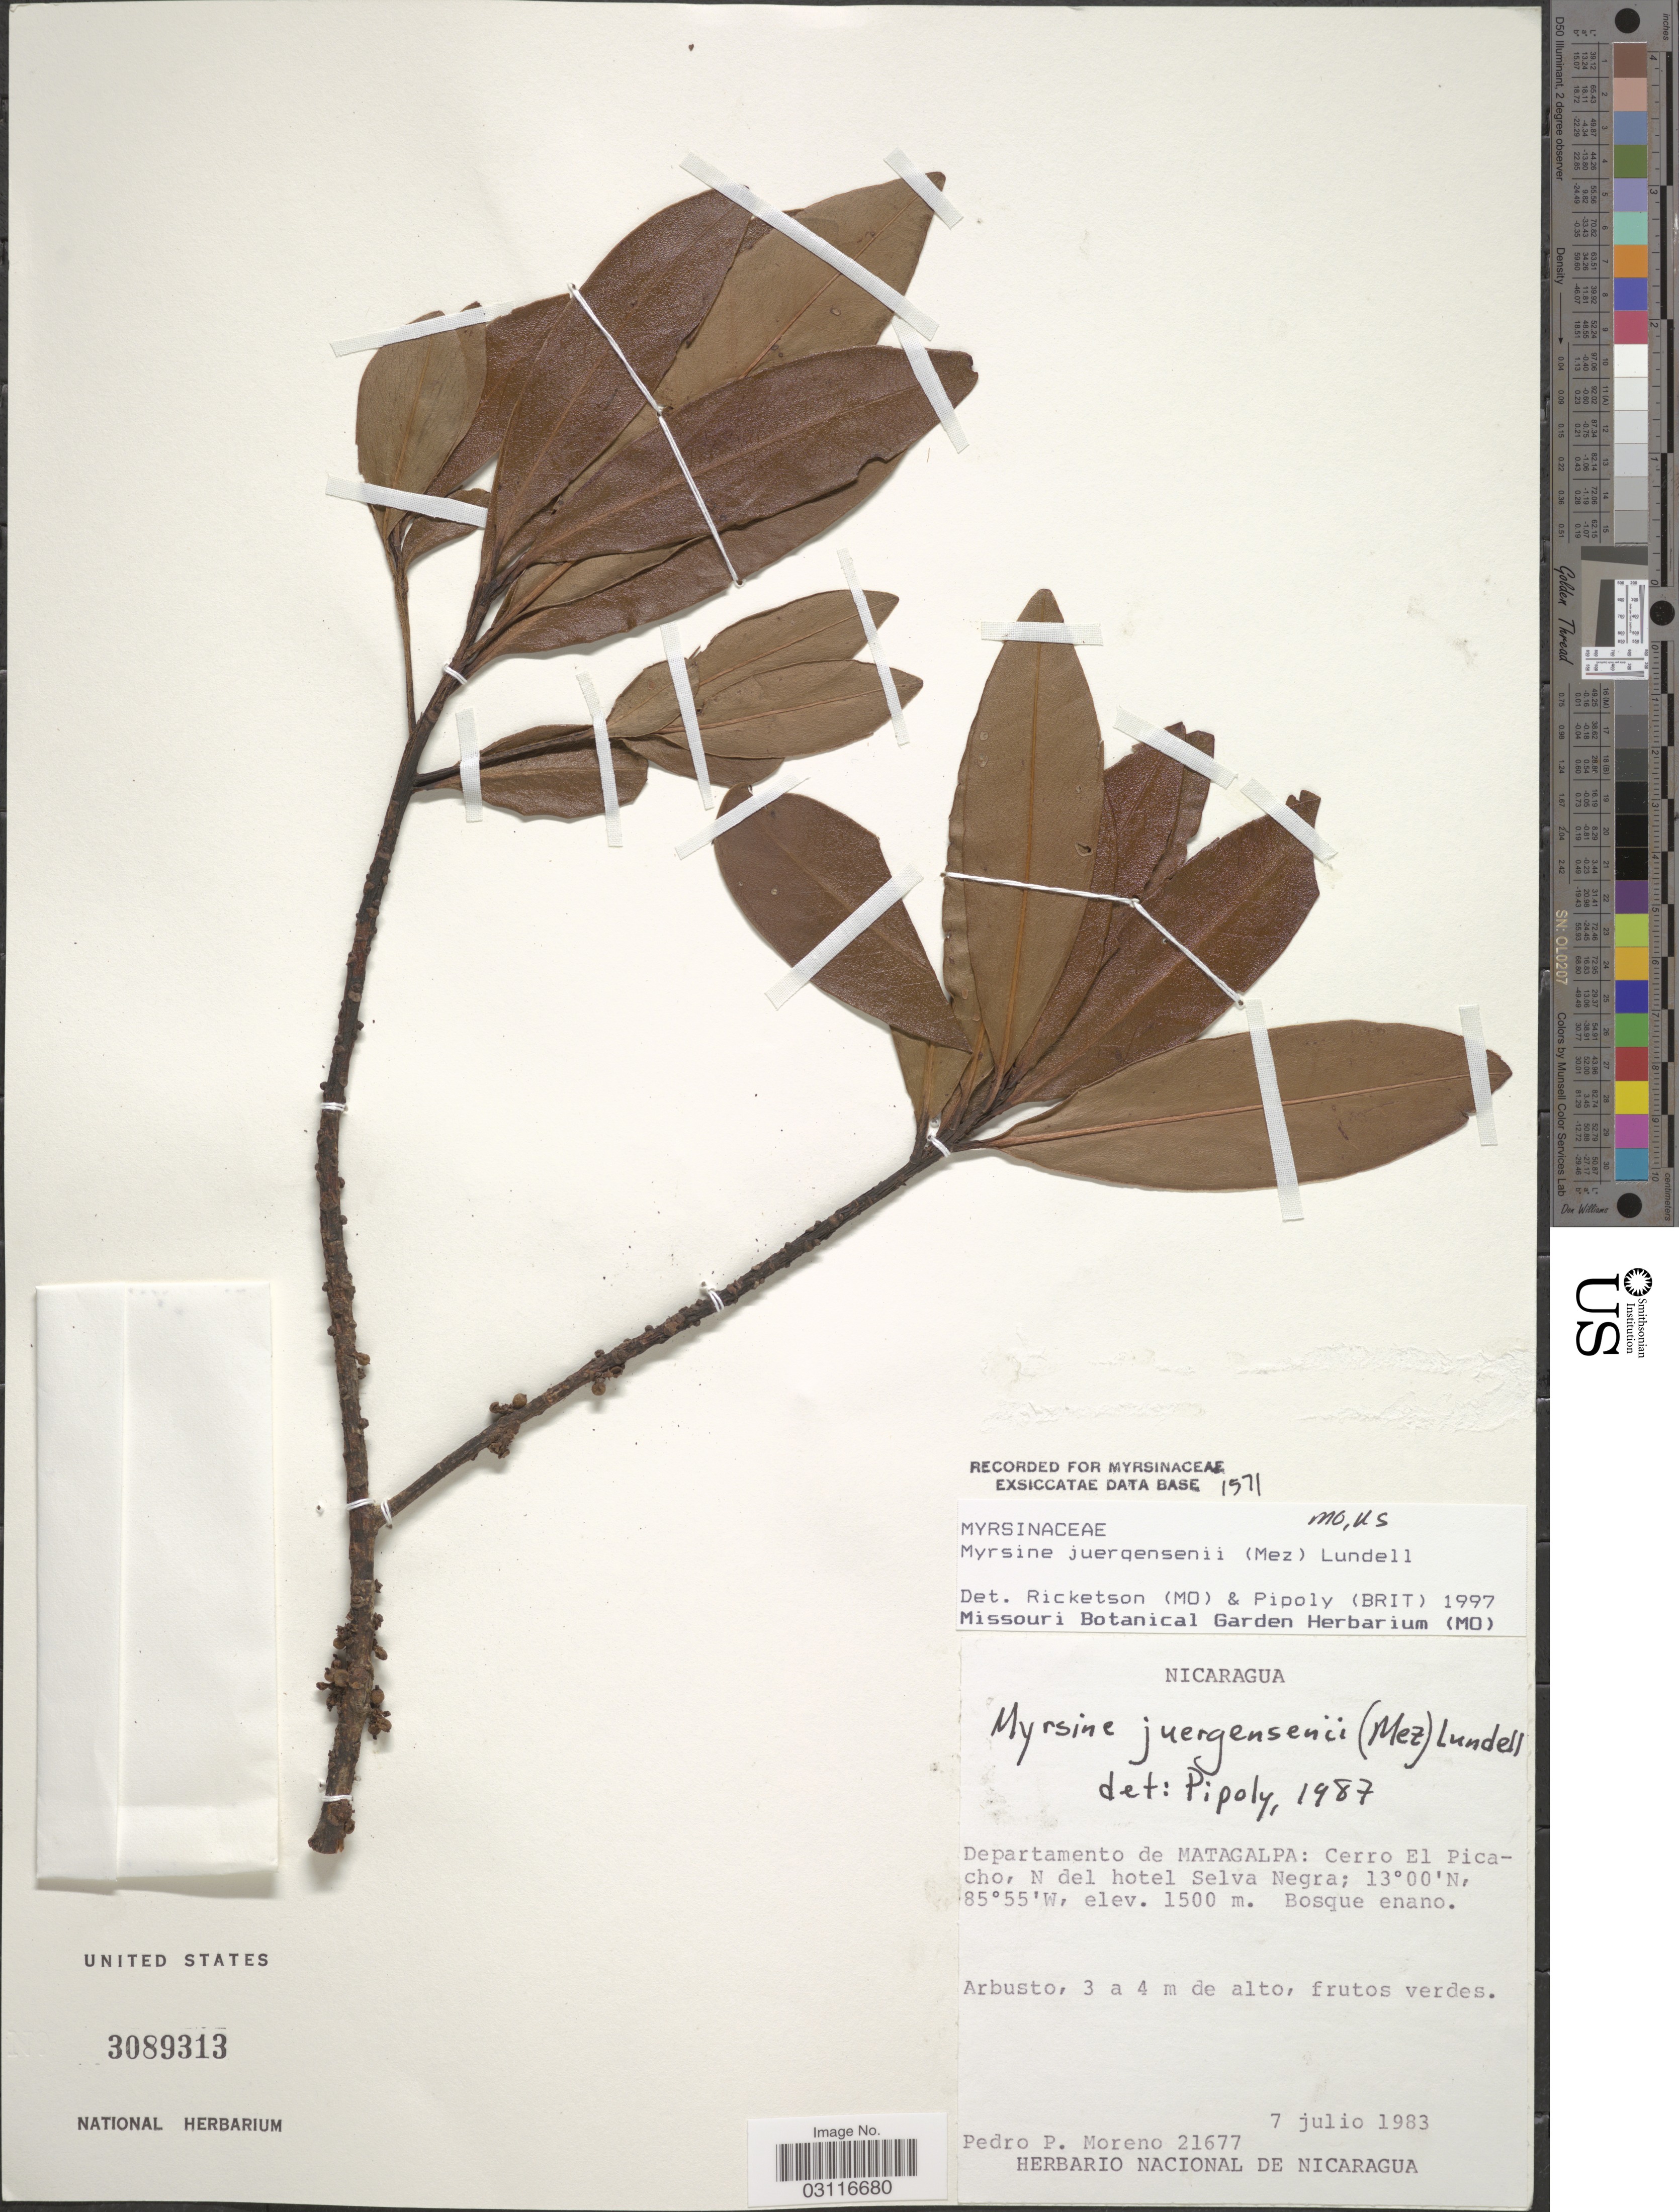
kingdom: Plantae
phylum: Tracheophyta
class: Magnoliopsida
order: Ericales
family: Primulaceae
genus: Myrsine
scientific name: Myrsine juergensenii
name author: (Mez) Lundell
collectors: P. Moreno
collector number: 21677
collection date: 1983-07-07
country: Nicaragua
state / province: Matagalpa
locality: Departamento de Matagalpa: Cerro El Picacho, N del hotel Selva Negra.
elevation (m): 1500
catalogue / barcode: US 3089313